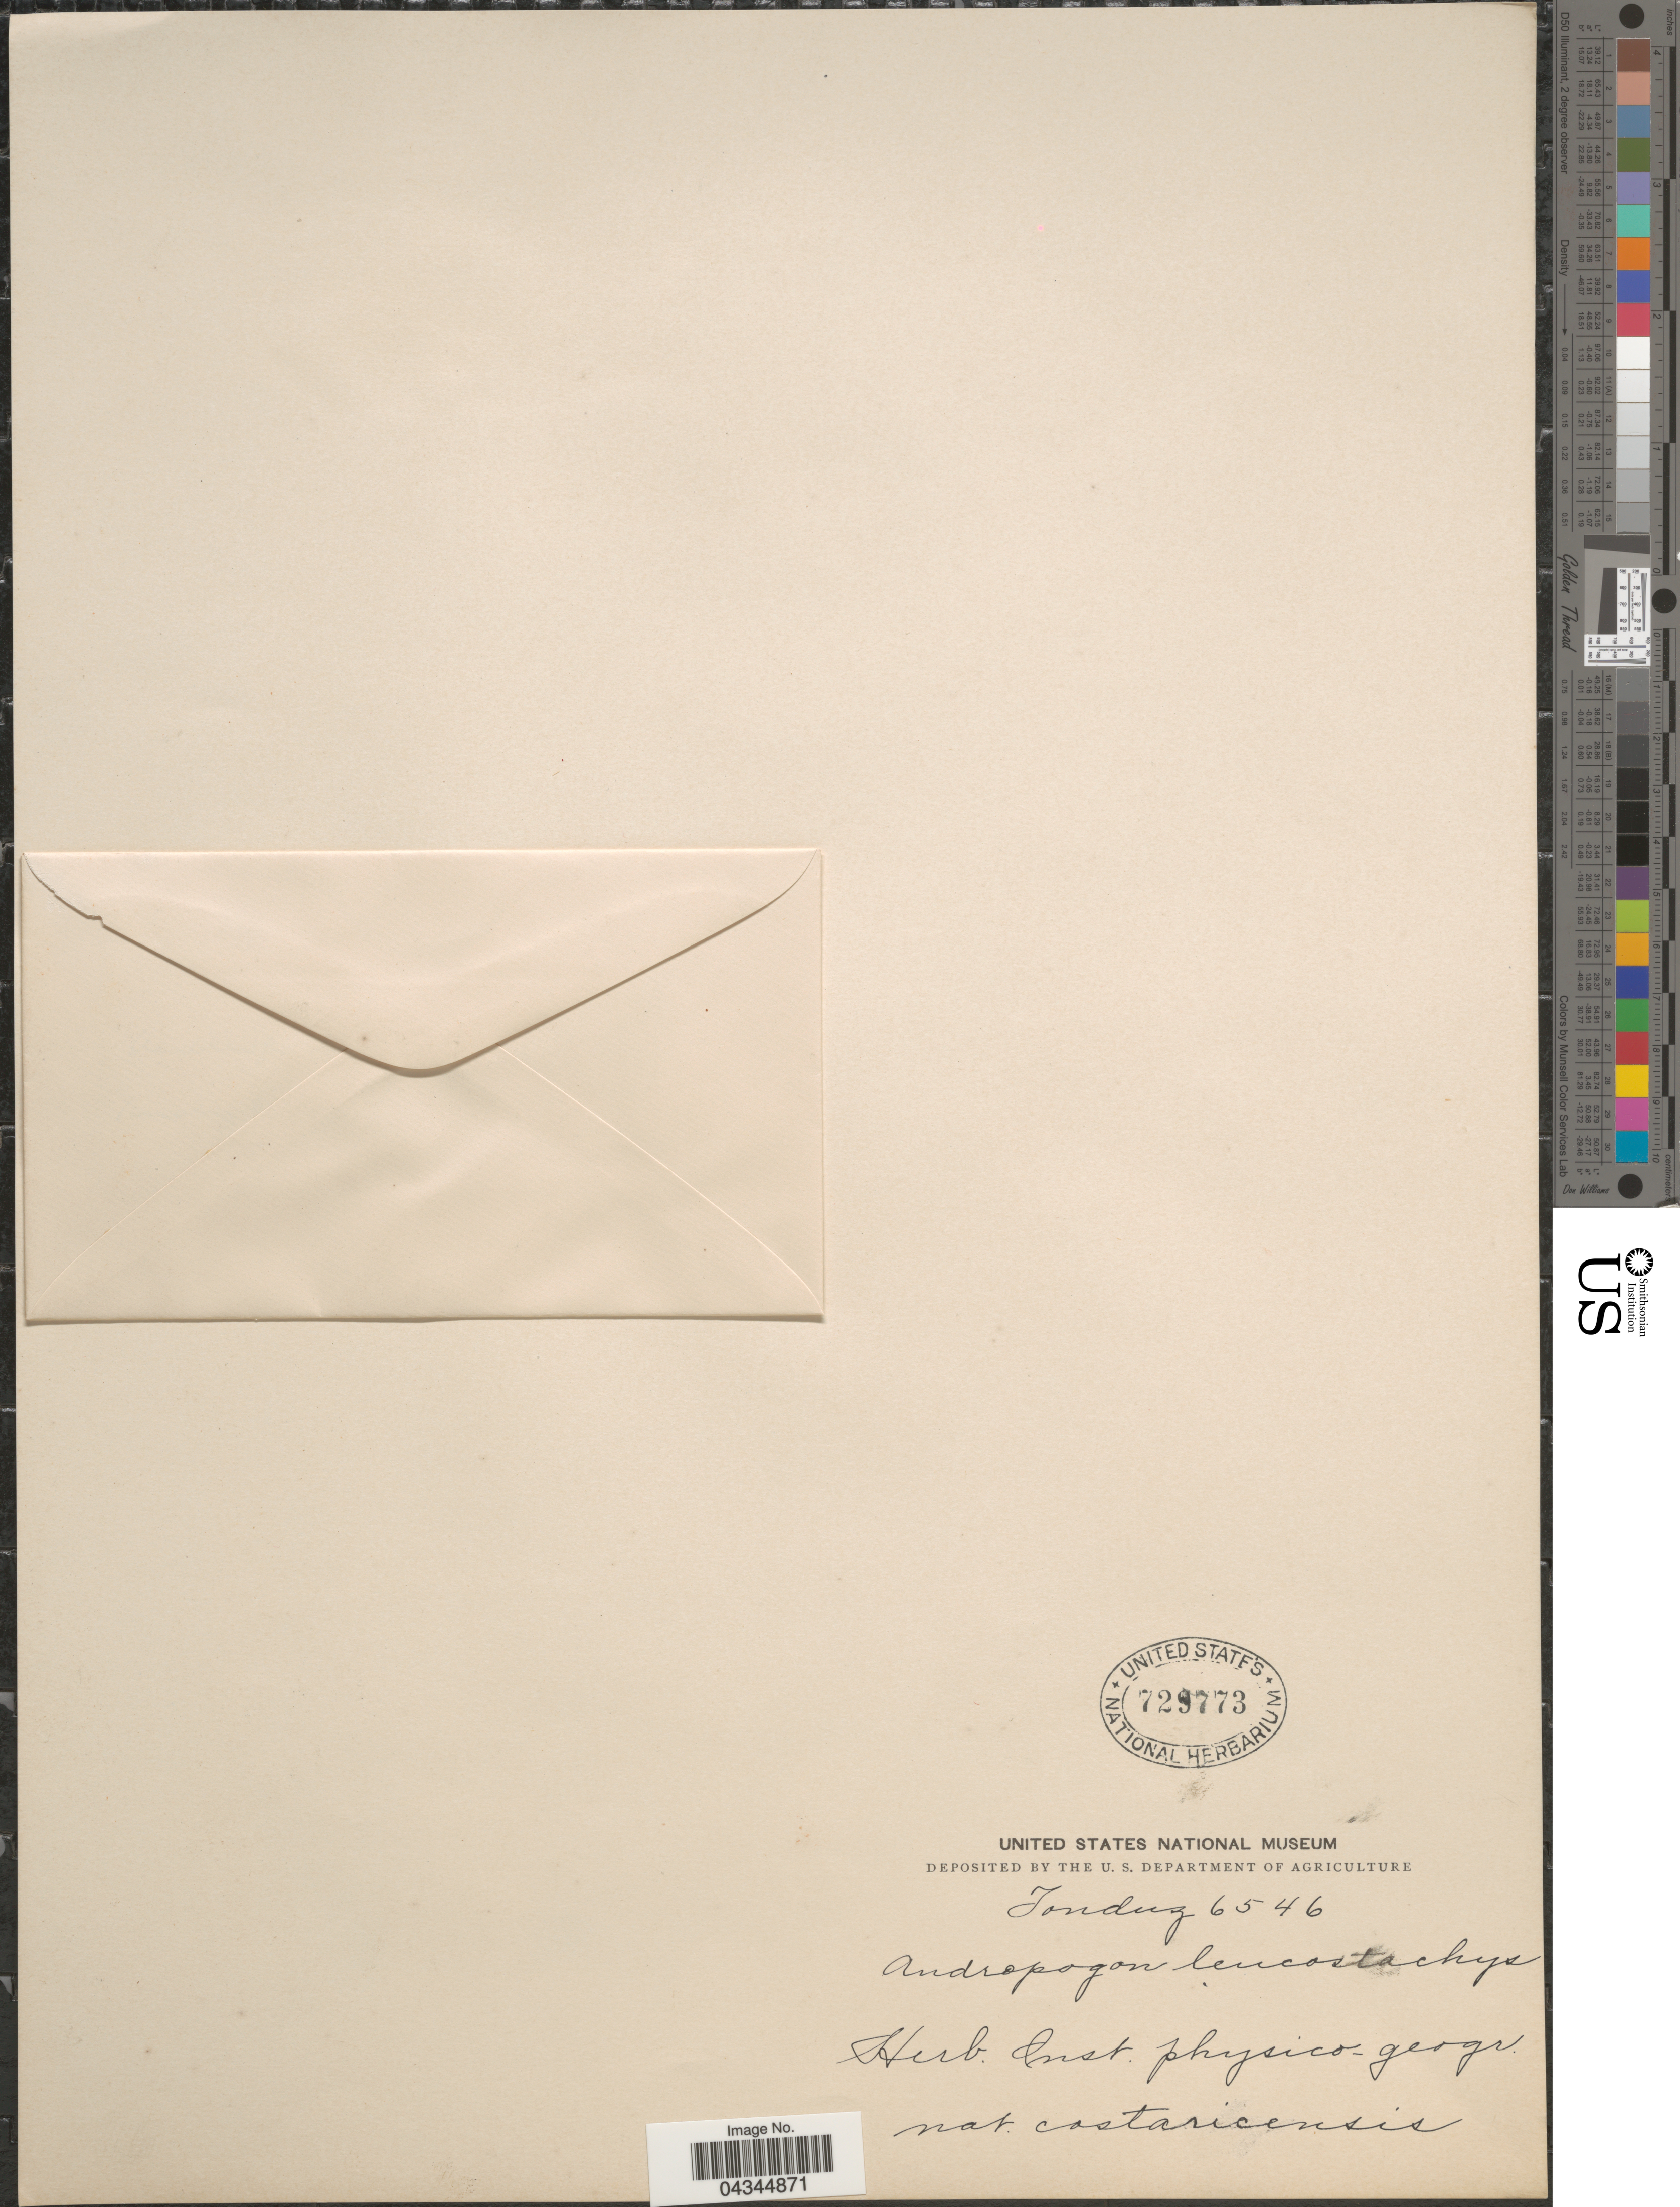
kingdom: Plantae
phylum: Tracheophyta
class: Liliopsida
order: Poales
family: Poaceae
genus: Andropogon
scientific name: Andropogon leucostachyus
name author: Kunth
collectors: Tonduz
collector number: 6546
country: Costa Rica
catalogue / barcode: US 729773